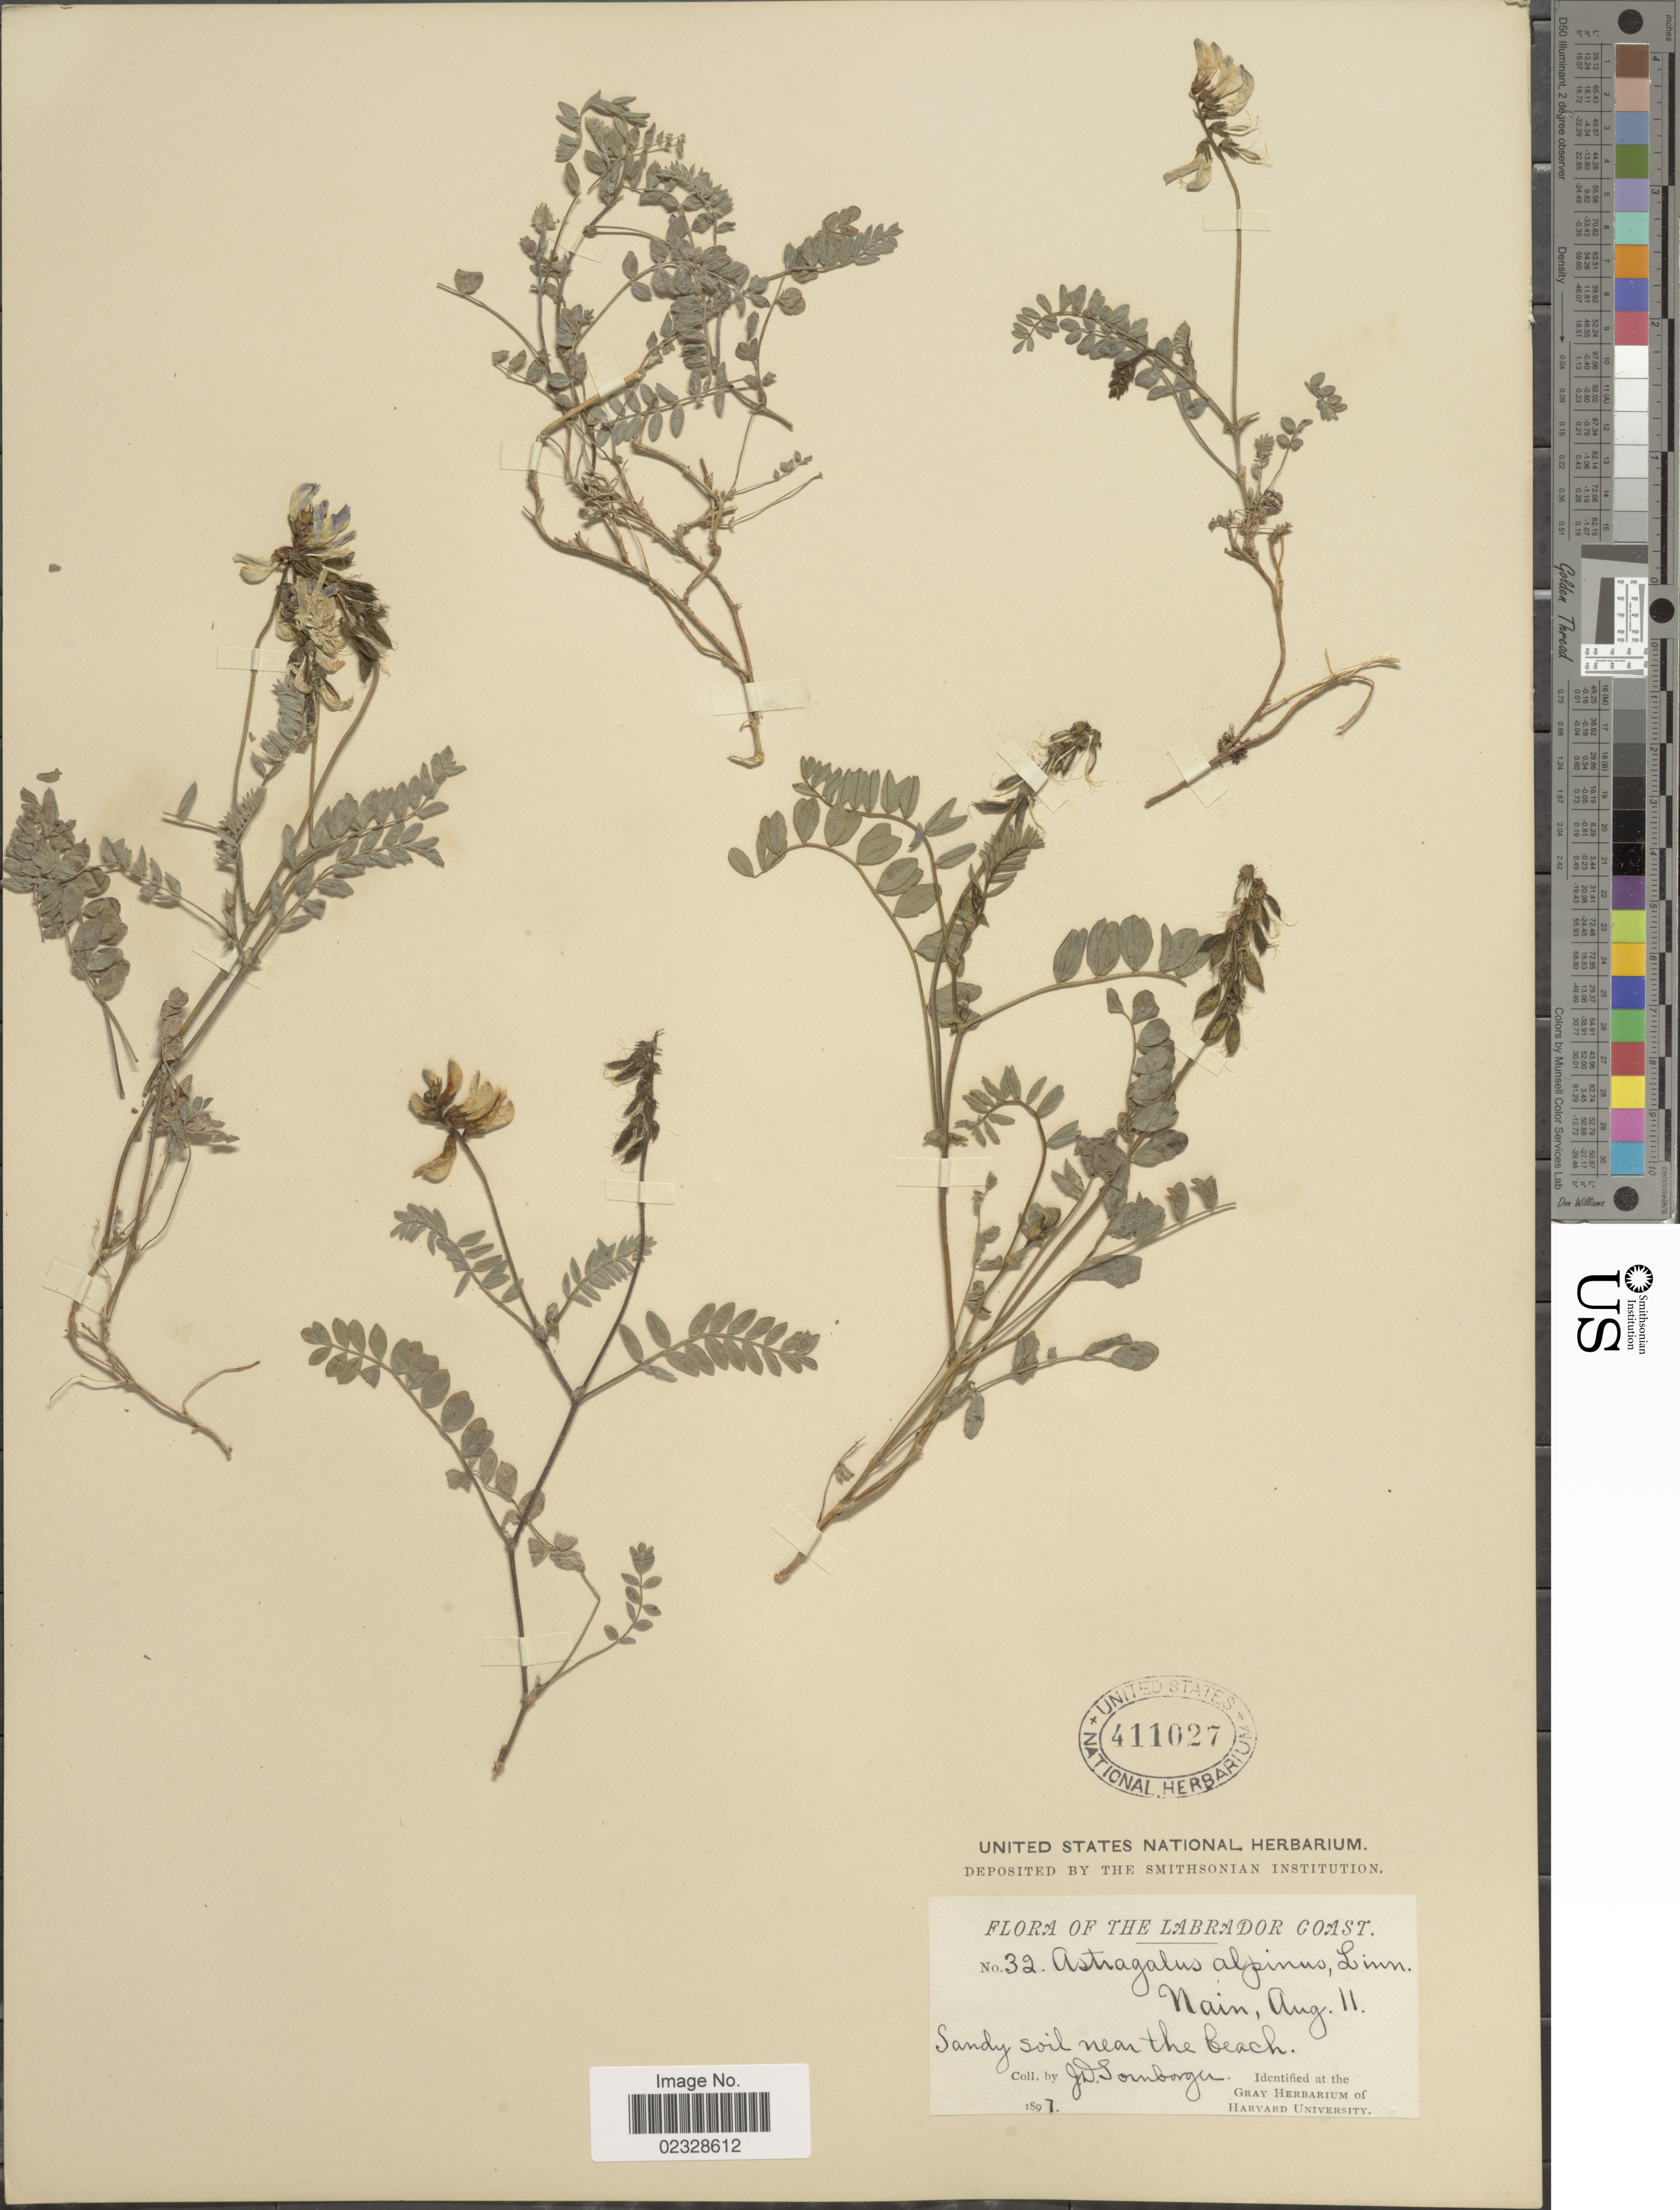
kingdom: Plantae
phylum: Tracheophyta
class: Magnoliopsida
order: Fabales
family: Fabaceae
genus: Astragalus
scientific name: Astragalus alpinus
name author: L.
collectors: J. Sornborger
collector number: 32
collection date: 1897-08-11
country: Canada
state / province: Newfoundland and Labrador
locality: Labrador Coast. Sandy soil near the beach. Nain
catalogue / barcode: US 411027